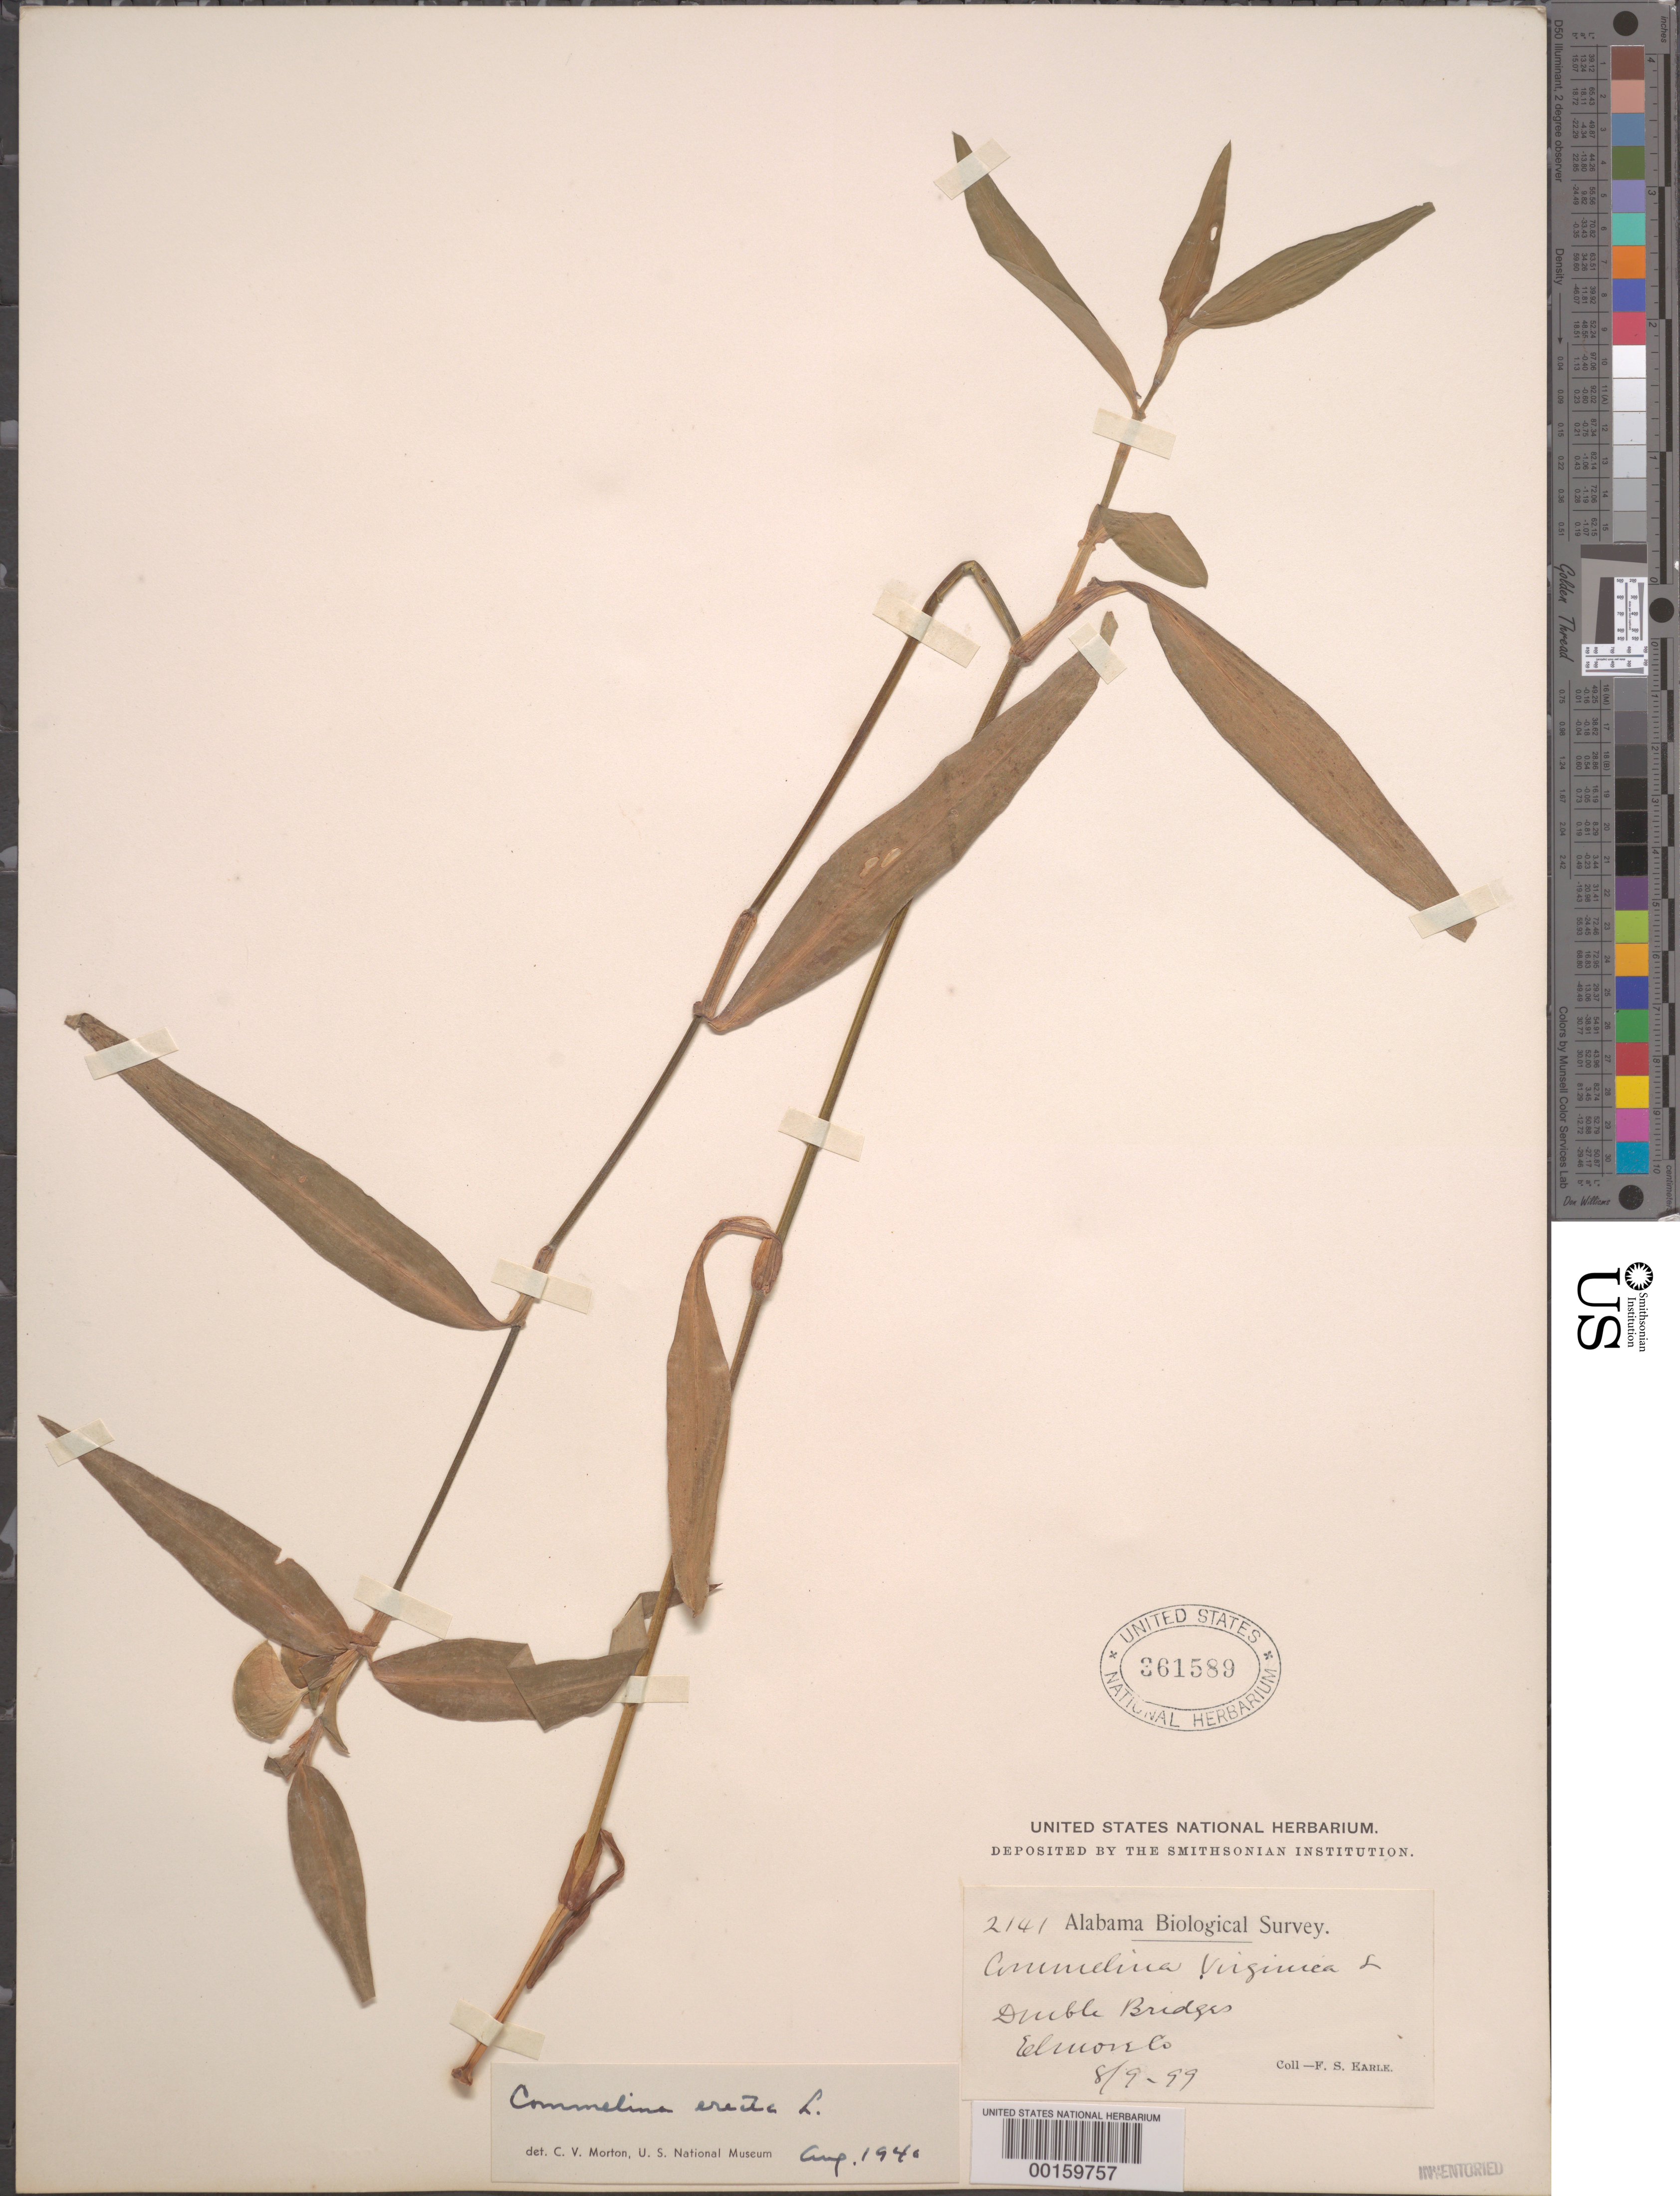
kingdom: Plantae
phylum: Tracheophyta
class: Liliopsida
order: Commelinales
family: Commelinaceae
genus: Commelina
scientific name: Commelina erecta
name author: L.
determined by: Morton, C. V.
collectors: F. S. Earle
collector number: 2141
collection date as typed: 09 Aug 1899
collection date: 1899-08-09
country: United States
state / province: Alabama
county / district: Elmore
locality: Duible bridges?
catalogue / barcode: US 361589